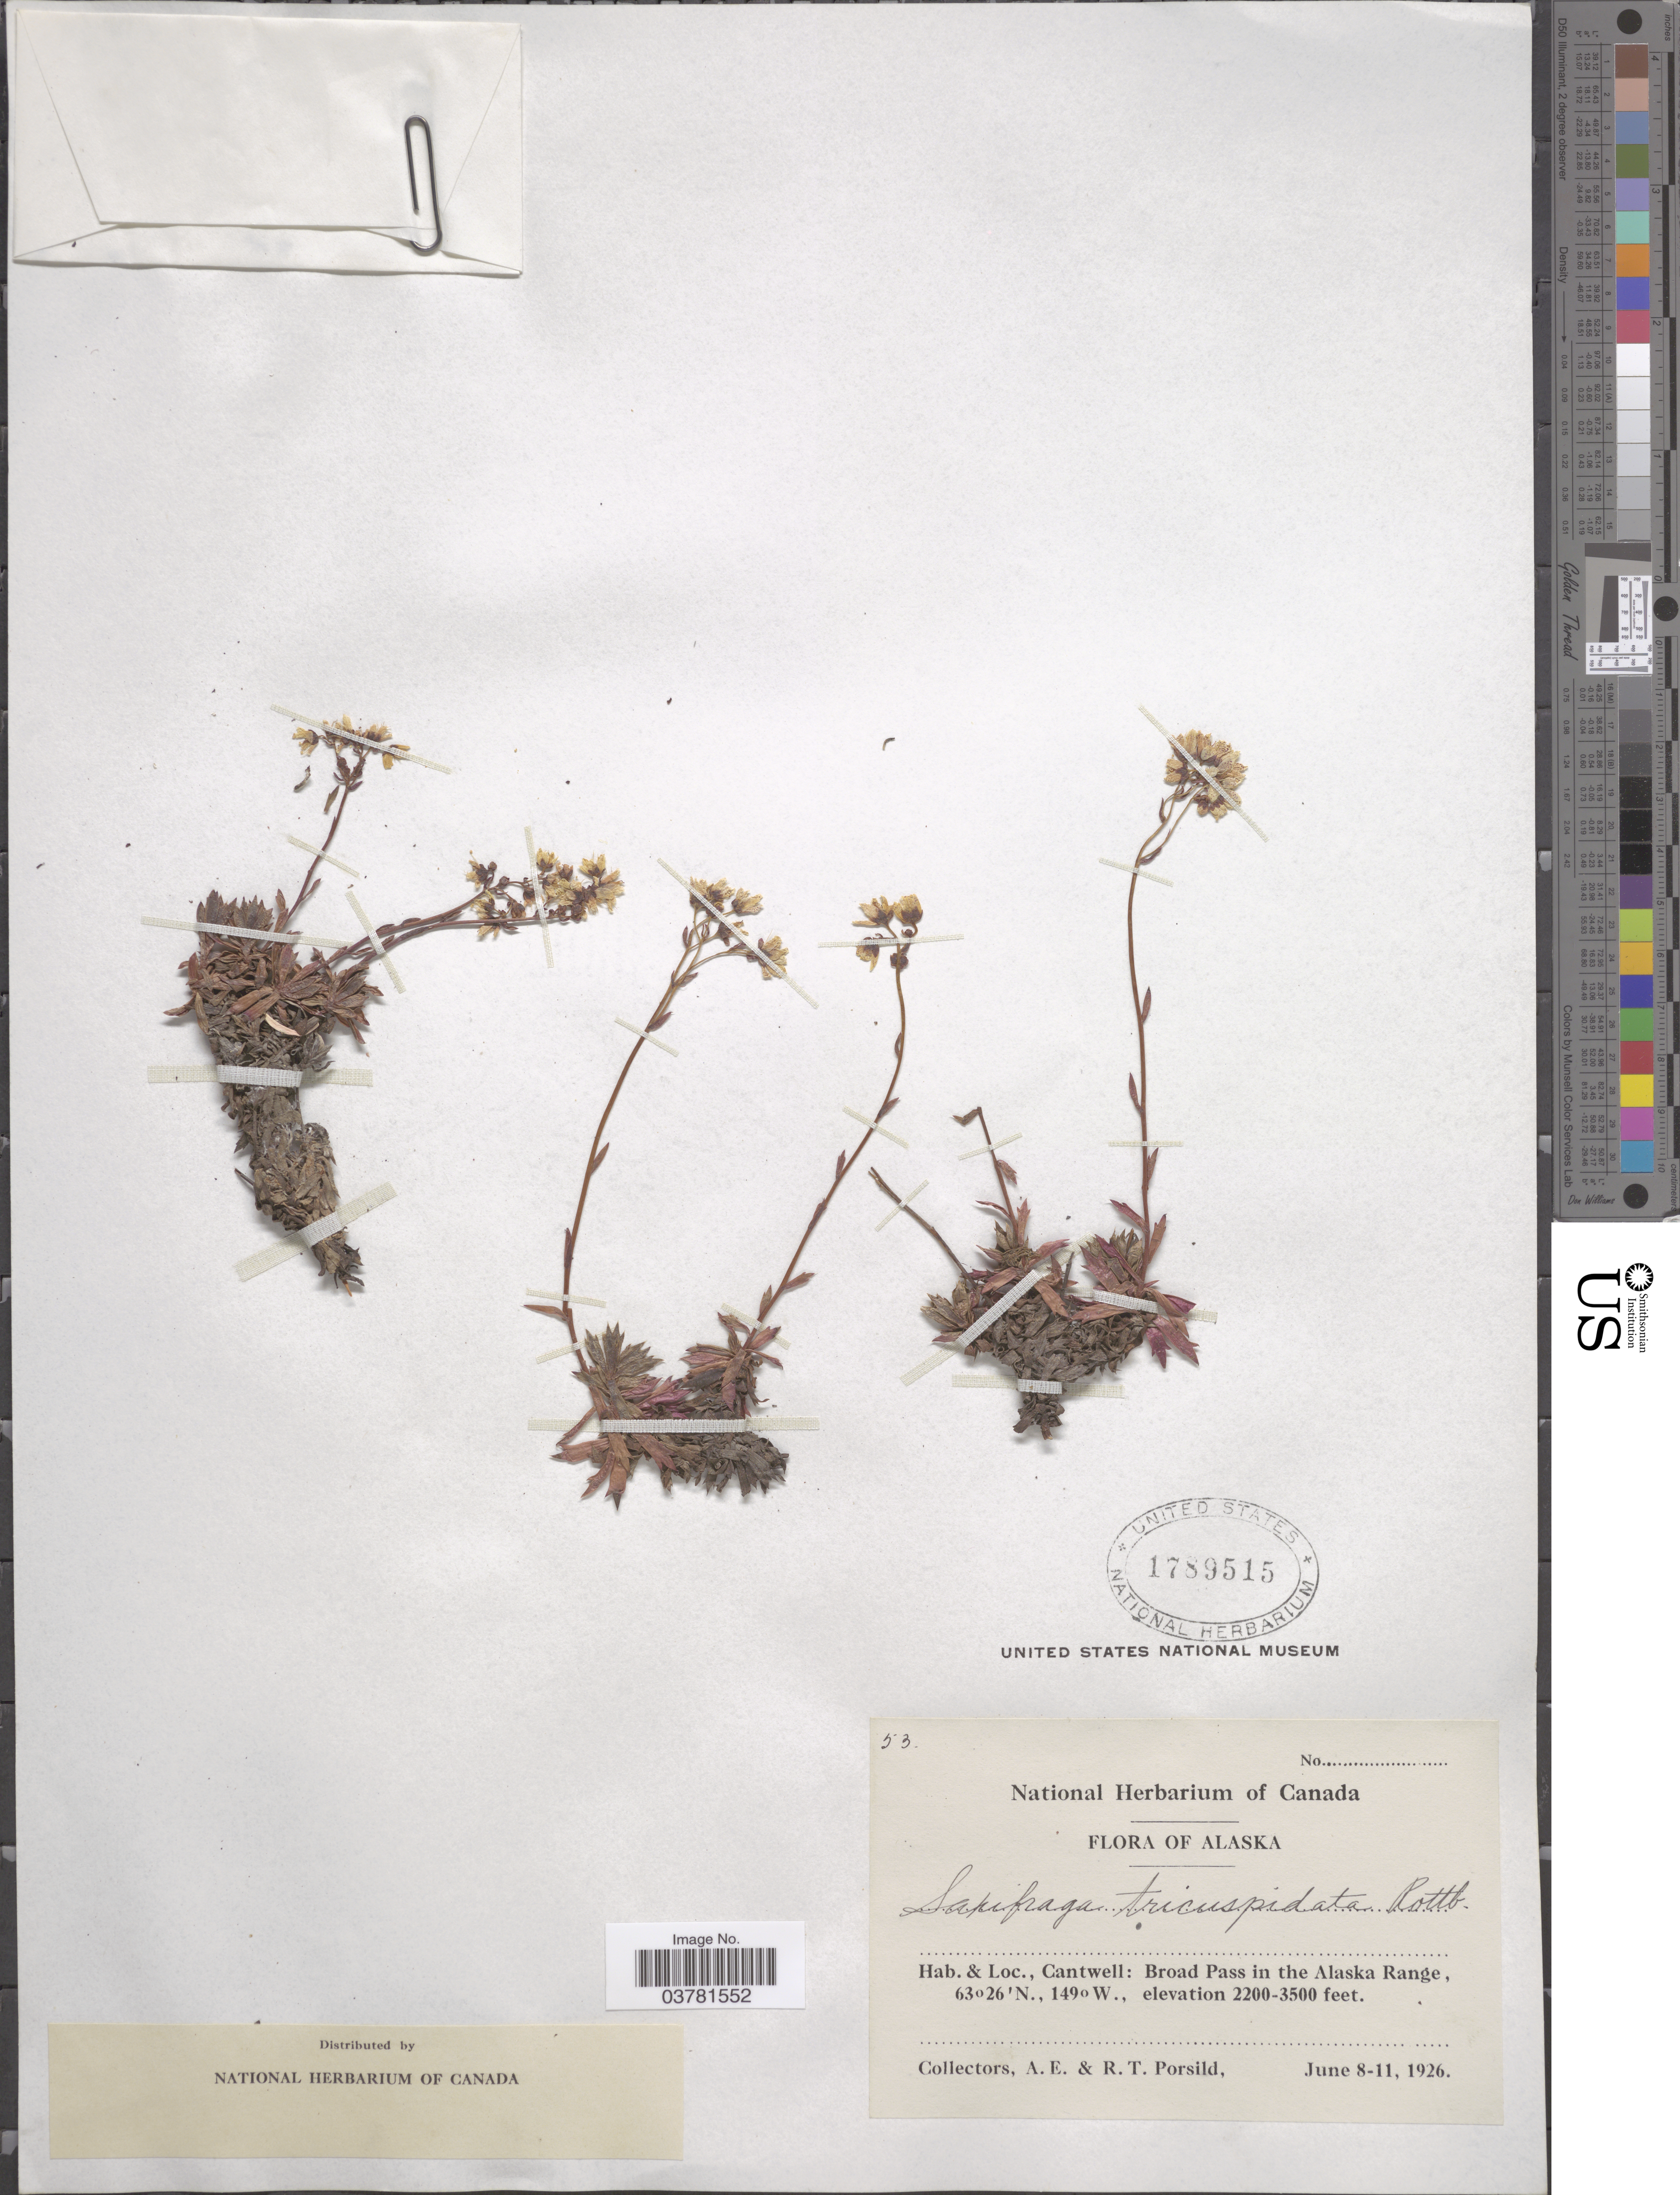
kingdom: Plantae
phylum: Tracheophyta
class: Magnoliopsida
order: Saxifragales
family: Saxifragaceae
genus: Saxifraga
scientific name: Saxifraga tricuspidata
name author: Rottb.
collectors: A. E. Porsild & R. T. Porsild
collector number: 53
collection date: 1926-06-08/1926-06-11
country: United States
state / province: Alaska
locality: Cantwell: Broad Pass in the Alaska Range.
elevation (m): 671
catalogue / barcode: US 1789515